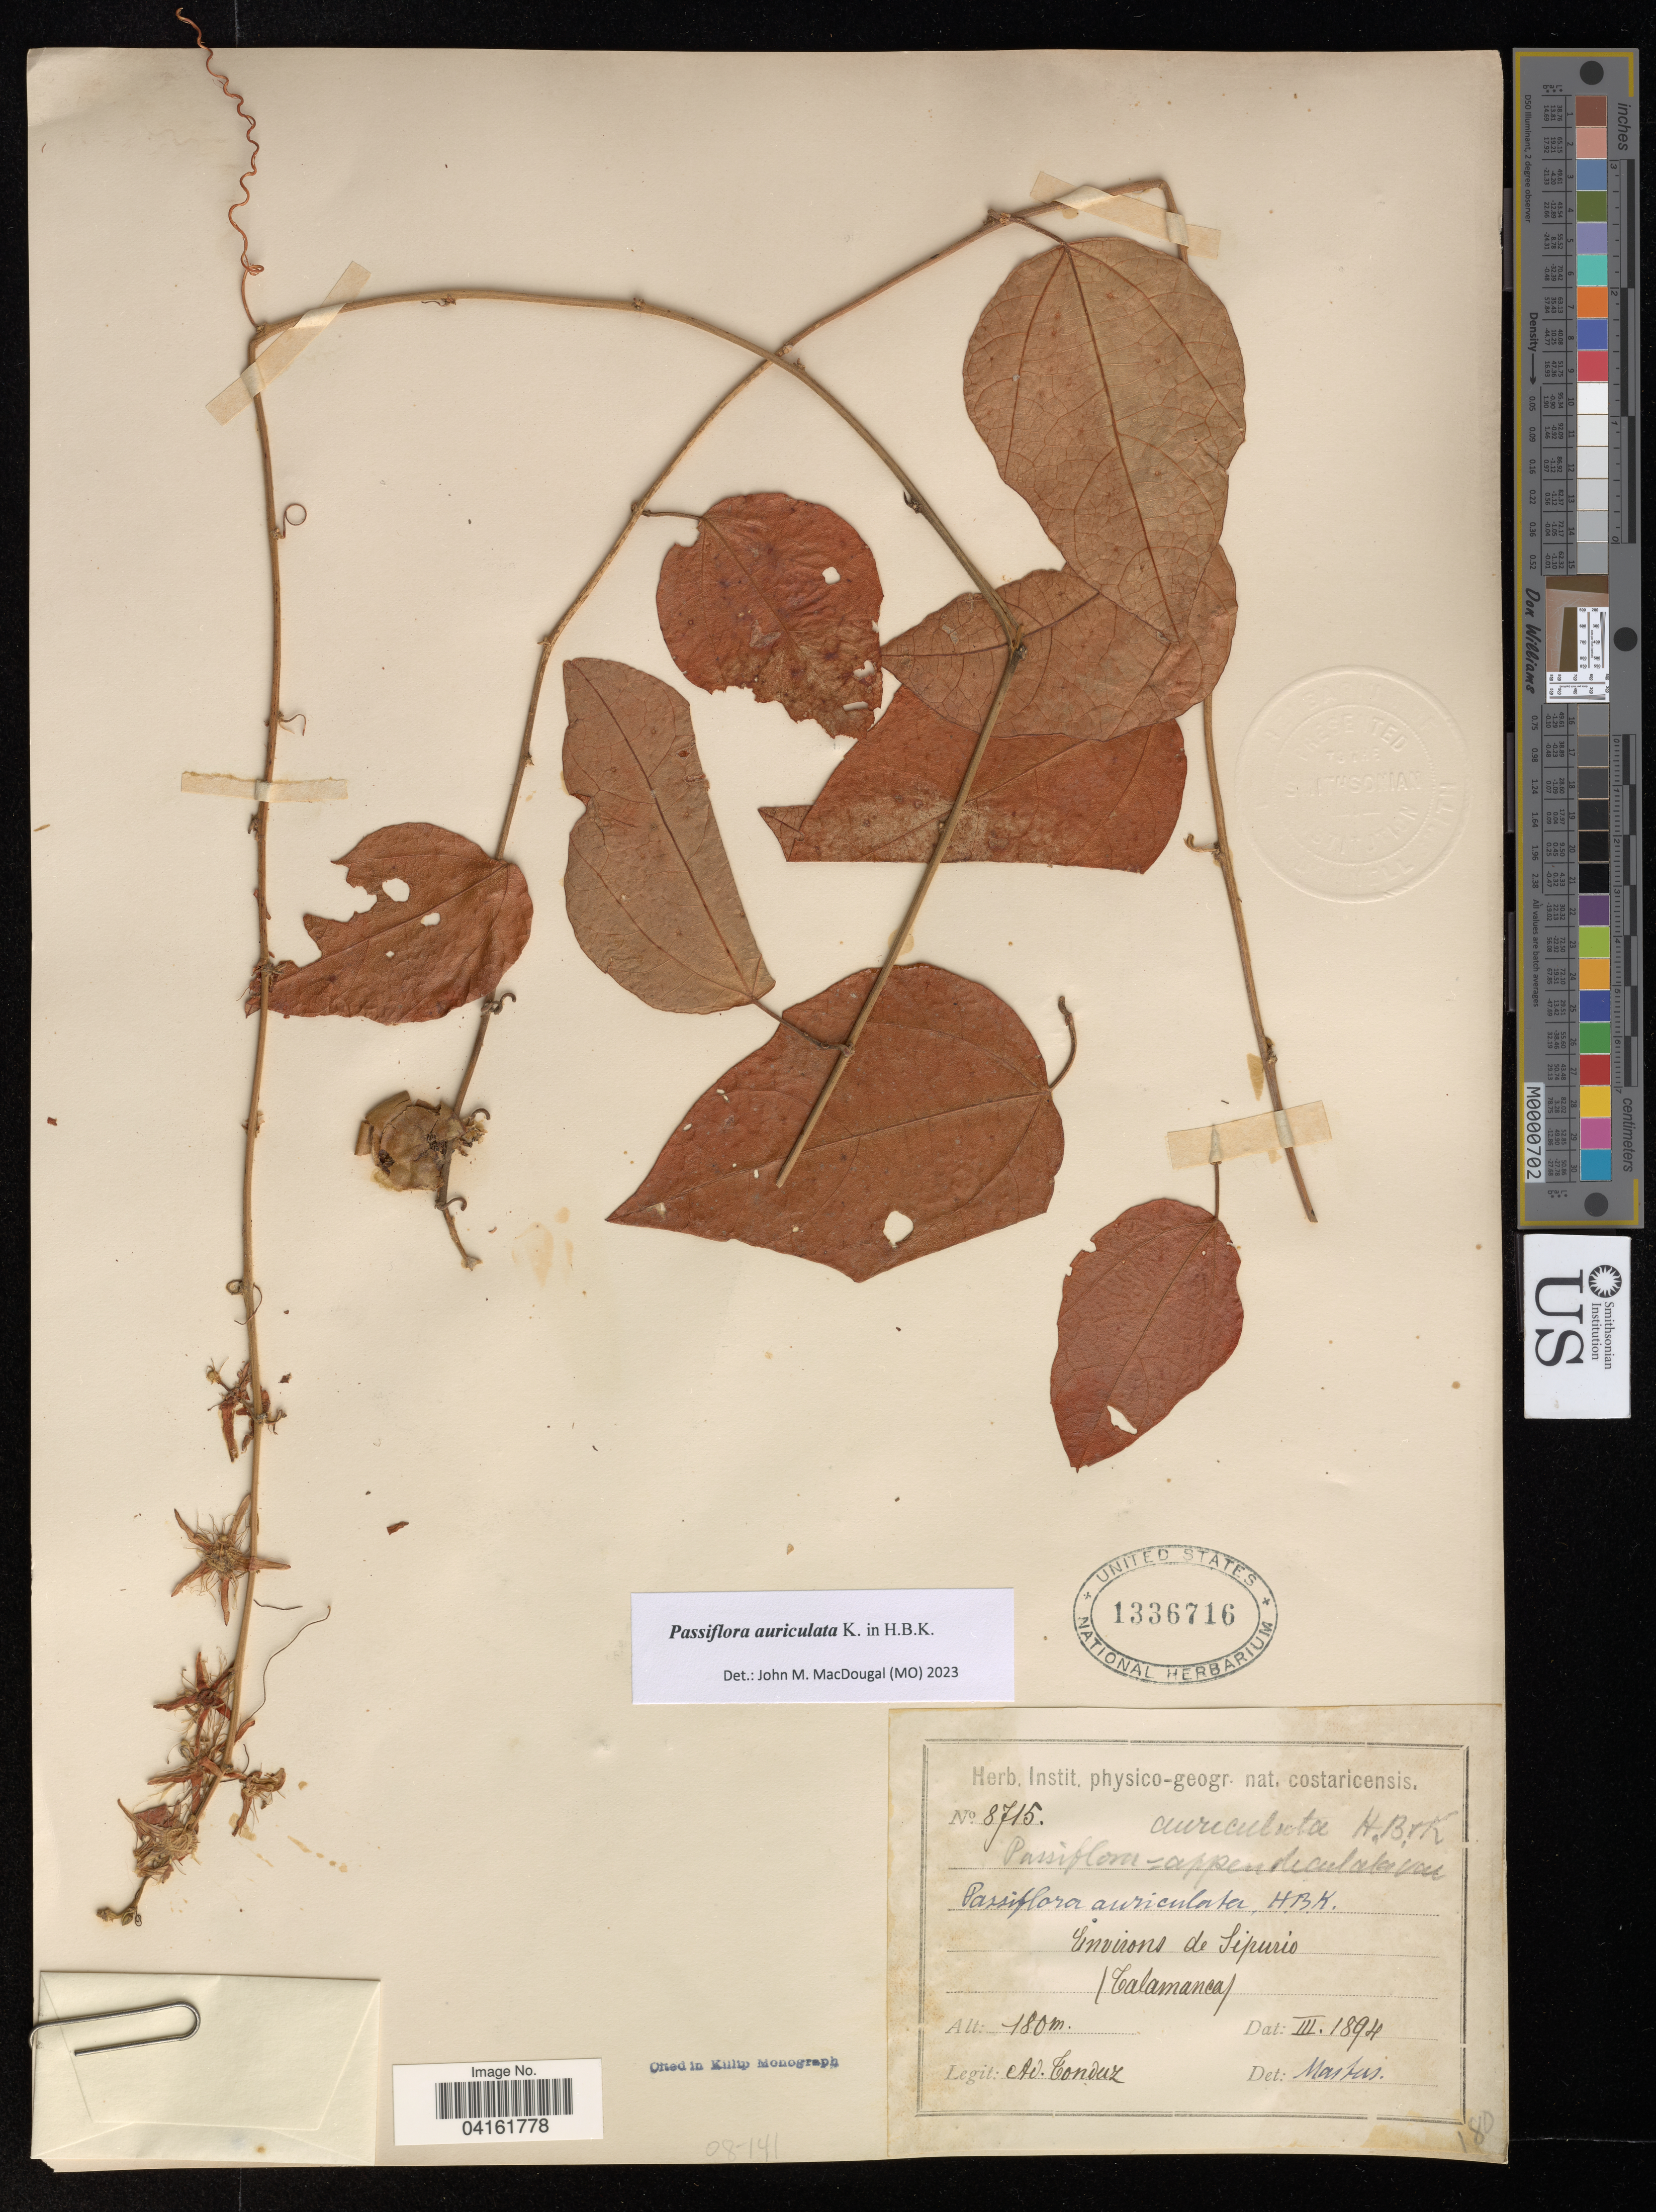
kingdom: Plantae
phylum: Tracheophyta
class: Magnoliopsida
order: Malpighiales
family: Passifloraceae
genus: Passiflora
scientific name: Passiflora auriculata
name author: Kunth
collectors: A. Tonduz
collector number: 8715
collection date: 1894-03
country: Costa Rica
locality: Environs de Sipurio. (Talamanca).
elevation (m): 180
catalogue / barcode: US 1336716